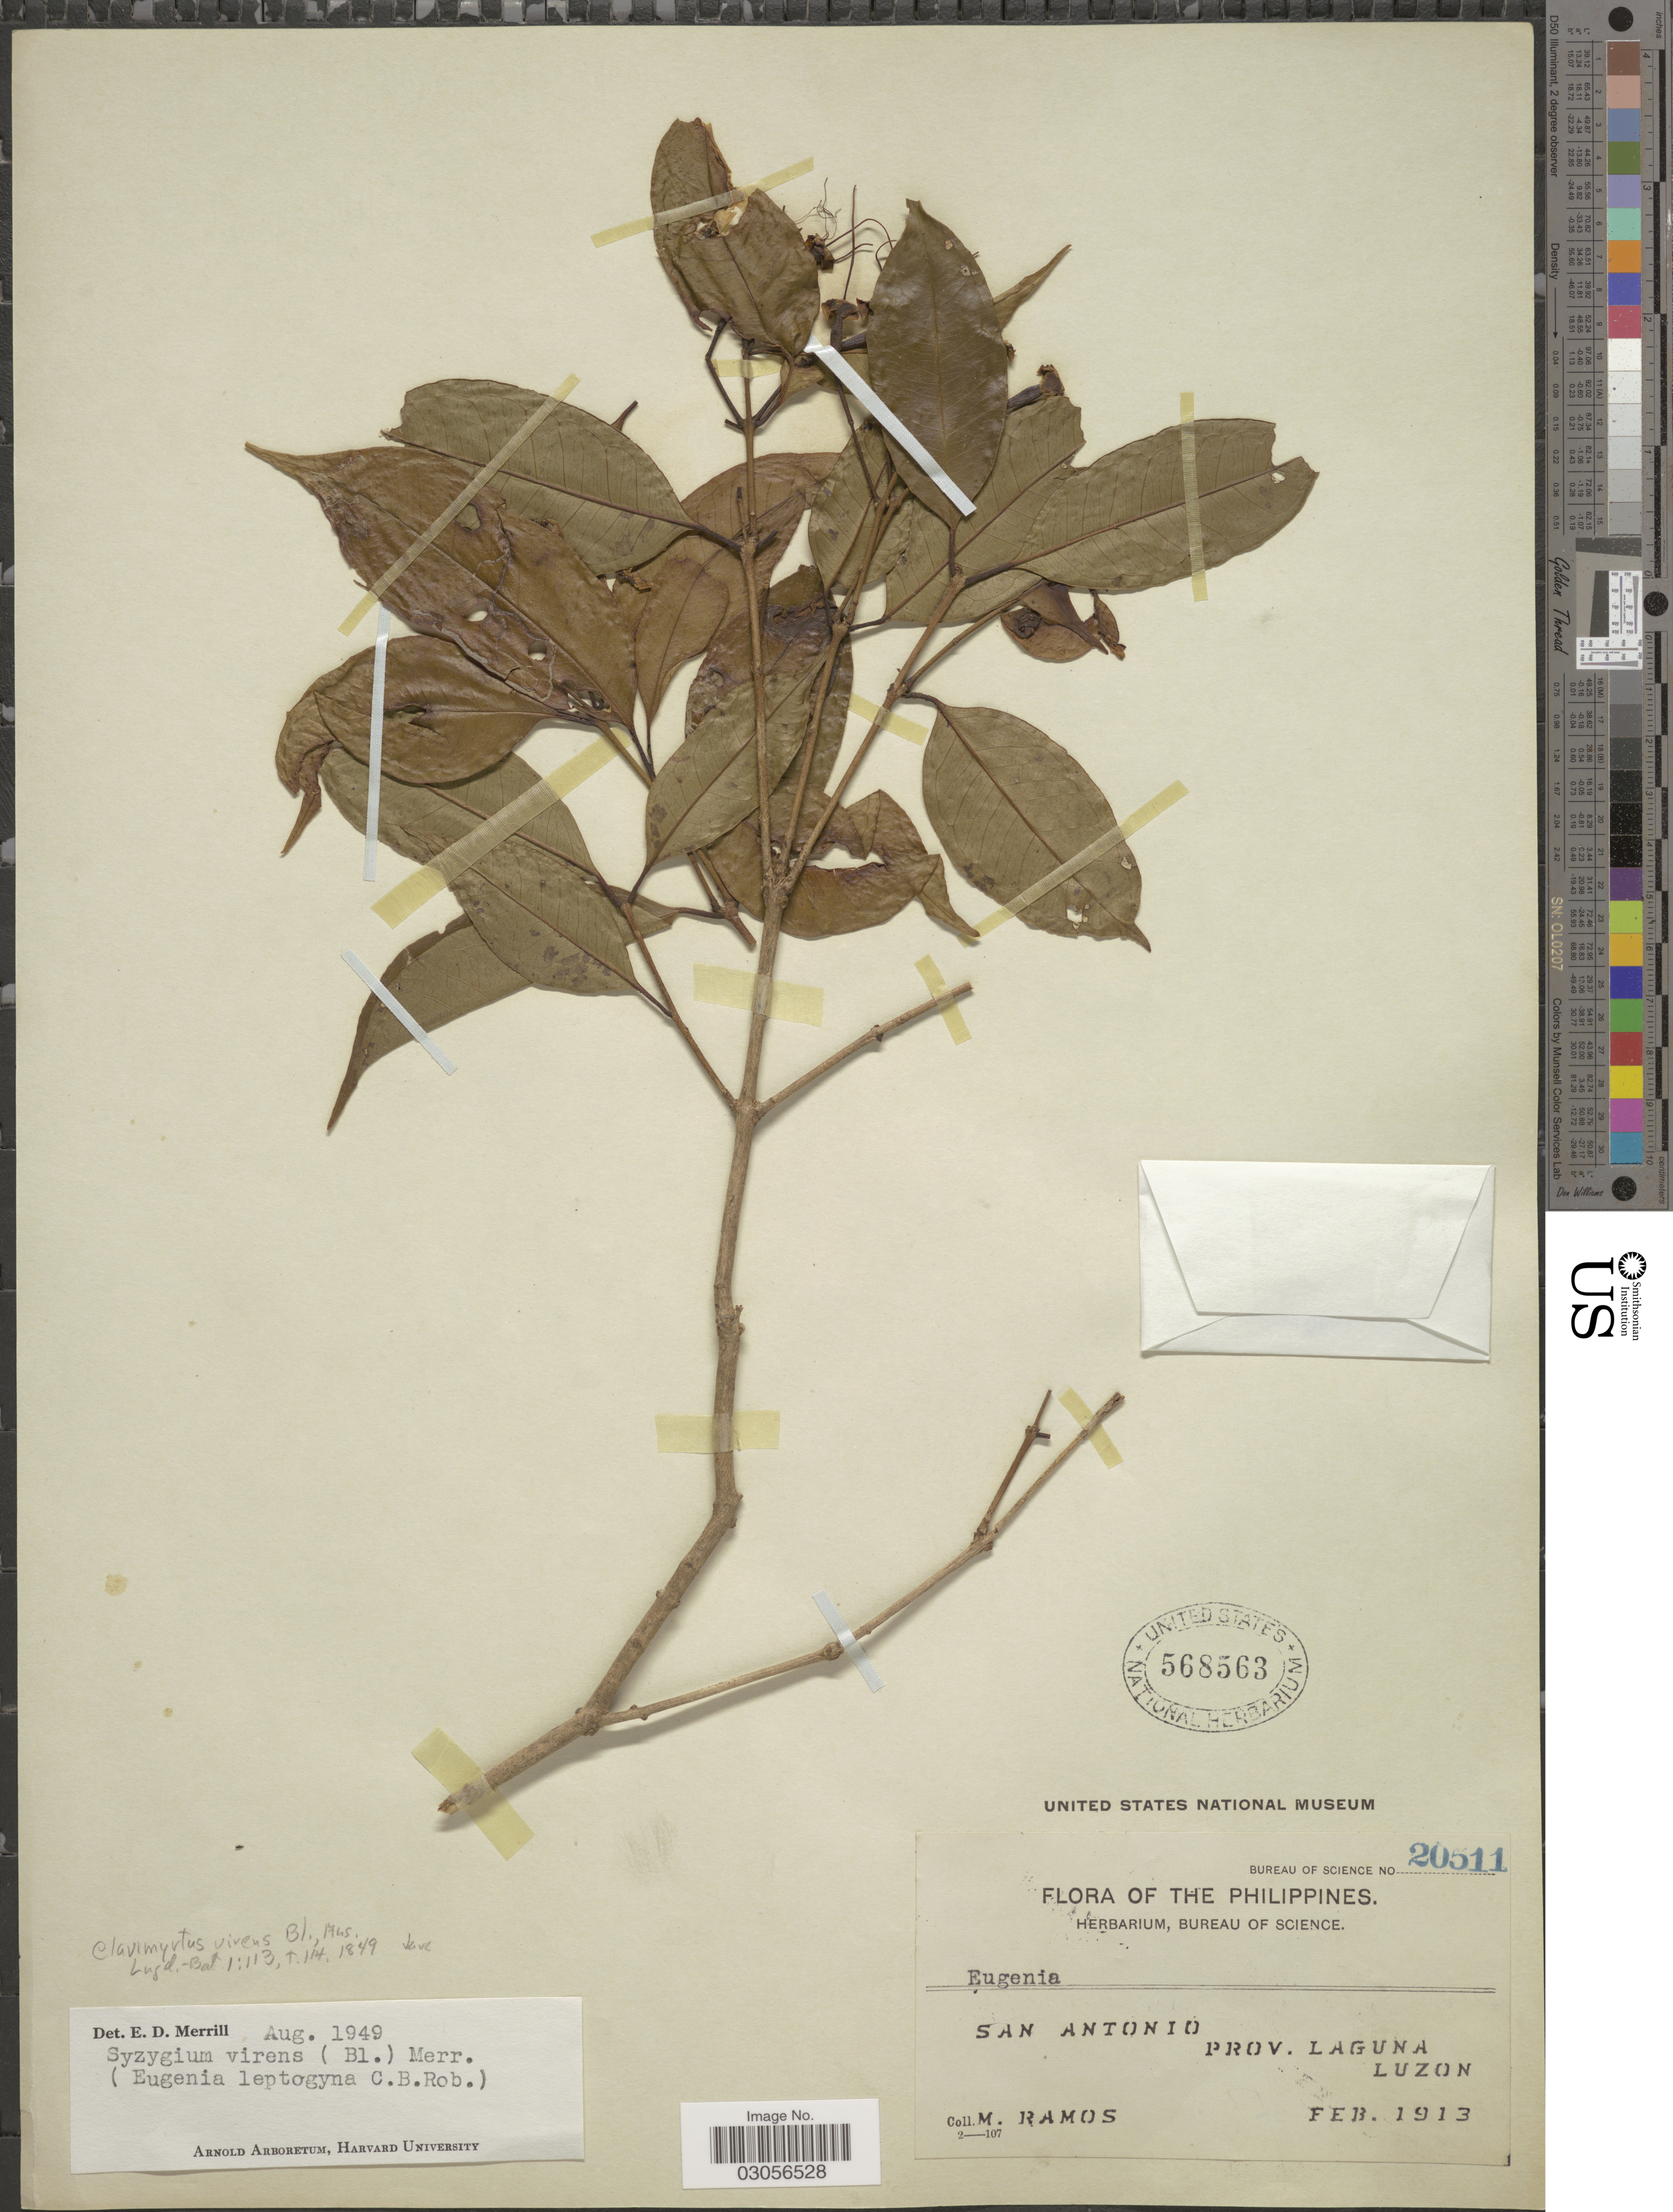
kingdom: Plantae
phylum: Tracheophyta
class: Magnoliopsida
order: Myrtales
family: Myrtaceae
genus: Syzygium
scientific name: Syzygium glabratum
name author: (DC.) Veldkamp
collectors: M. Ramos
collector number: Bureau of science 20511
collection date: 1913-02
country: Philippines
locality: San Antonio, Prov. Laguna, Luzon.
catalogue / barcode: US 568563